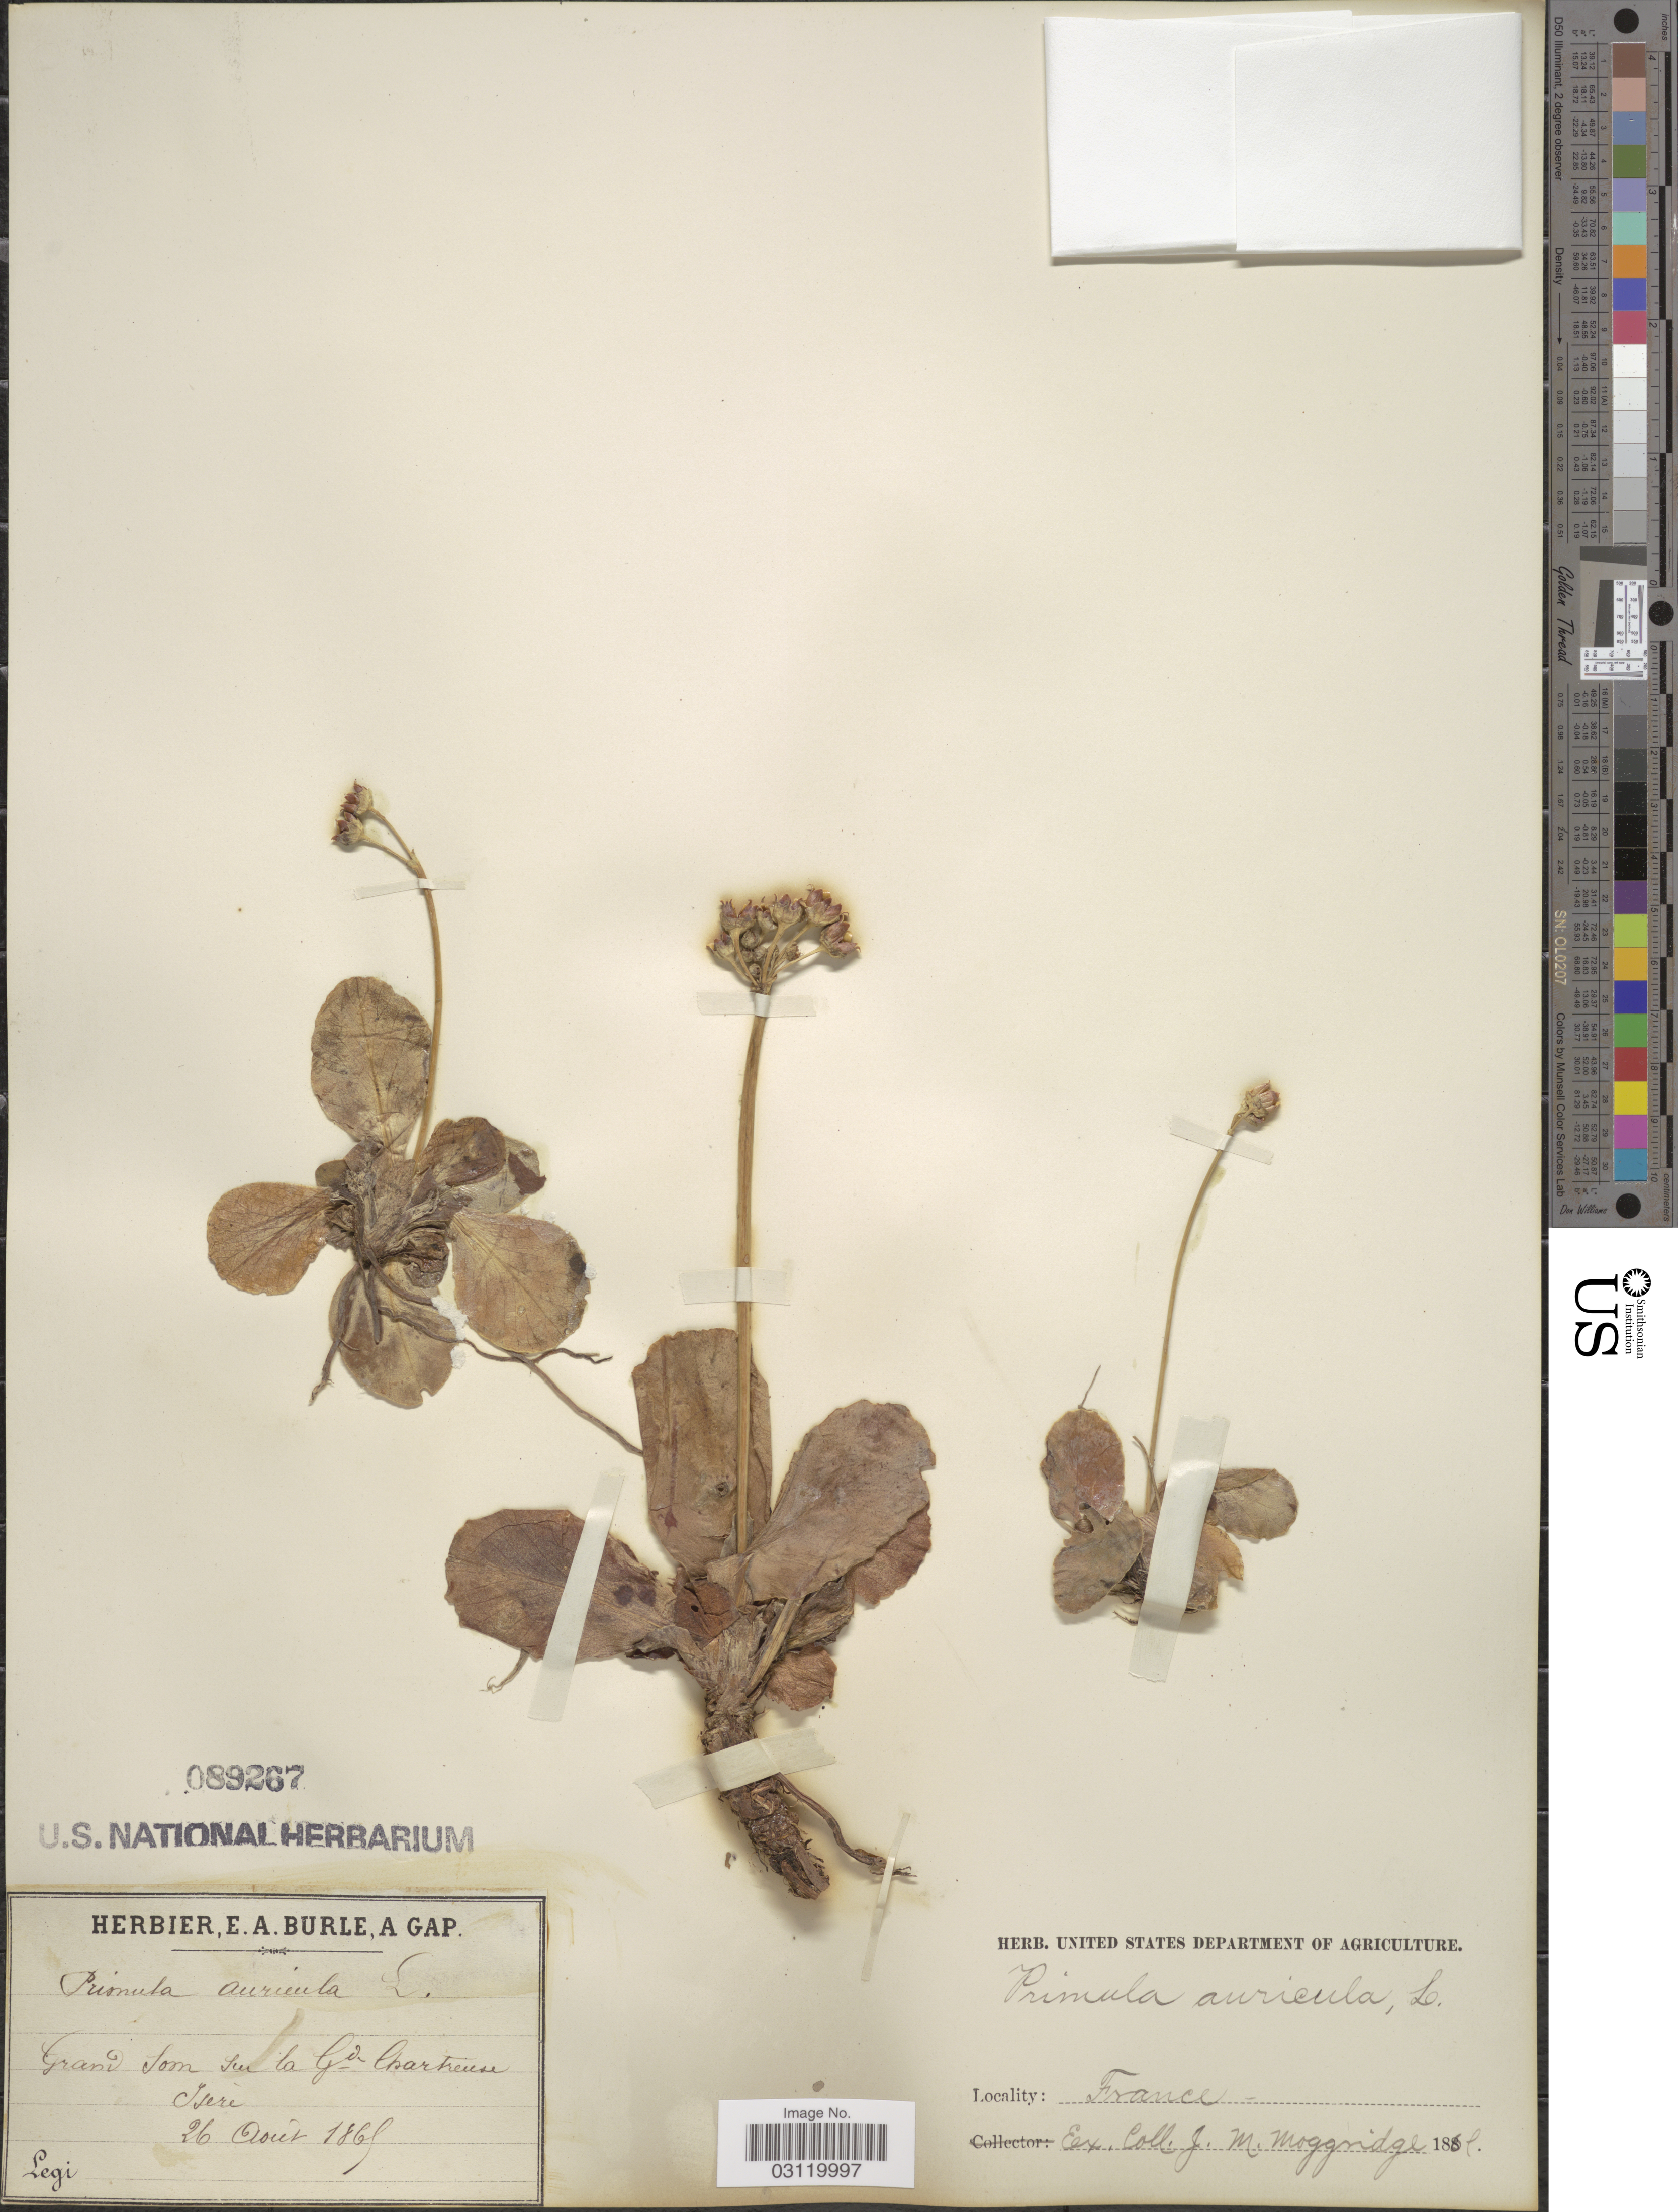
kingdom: Plantae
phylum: Tracheophyta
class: Magnoliopsida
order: Ericales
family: Primulaceae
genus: Primula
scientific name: Primula auricula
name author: L.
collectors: ex herb. E. A. Burle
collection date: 1865-08-26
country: France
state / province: Auvergne-Rhône-Alpes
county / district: Isère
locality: Grand Som sur la Gde Chartreuse Isere.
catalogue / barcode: US 89267